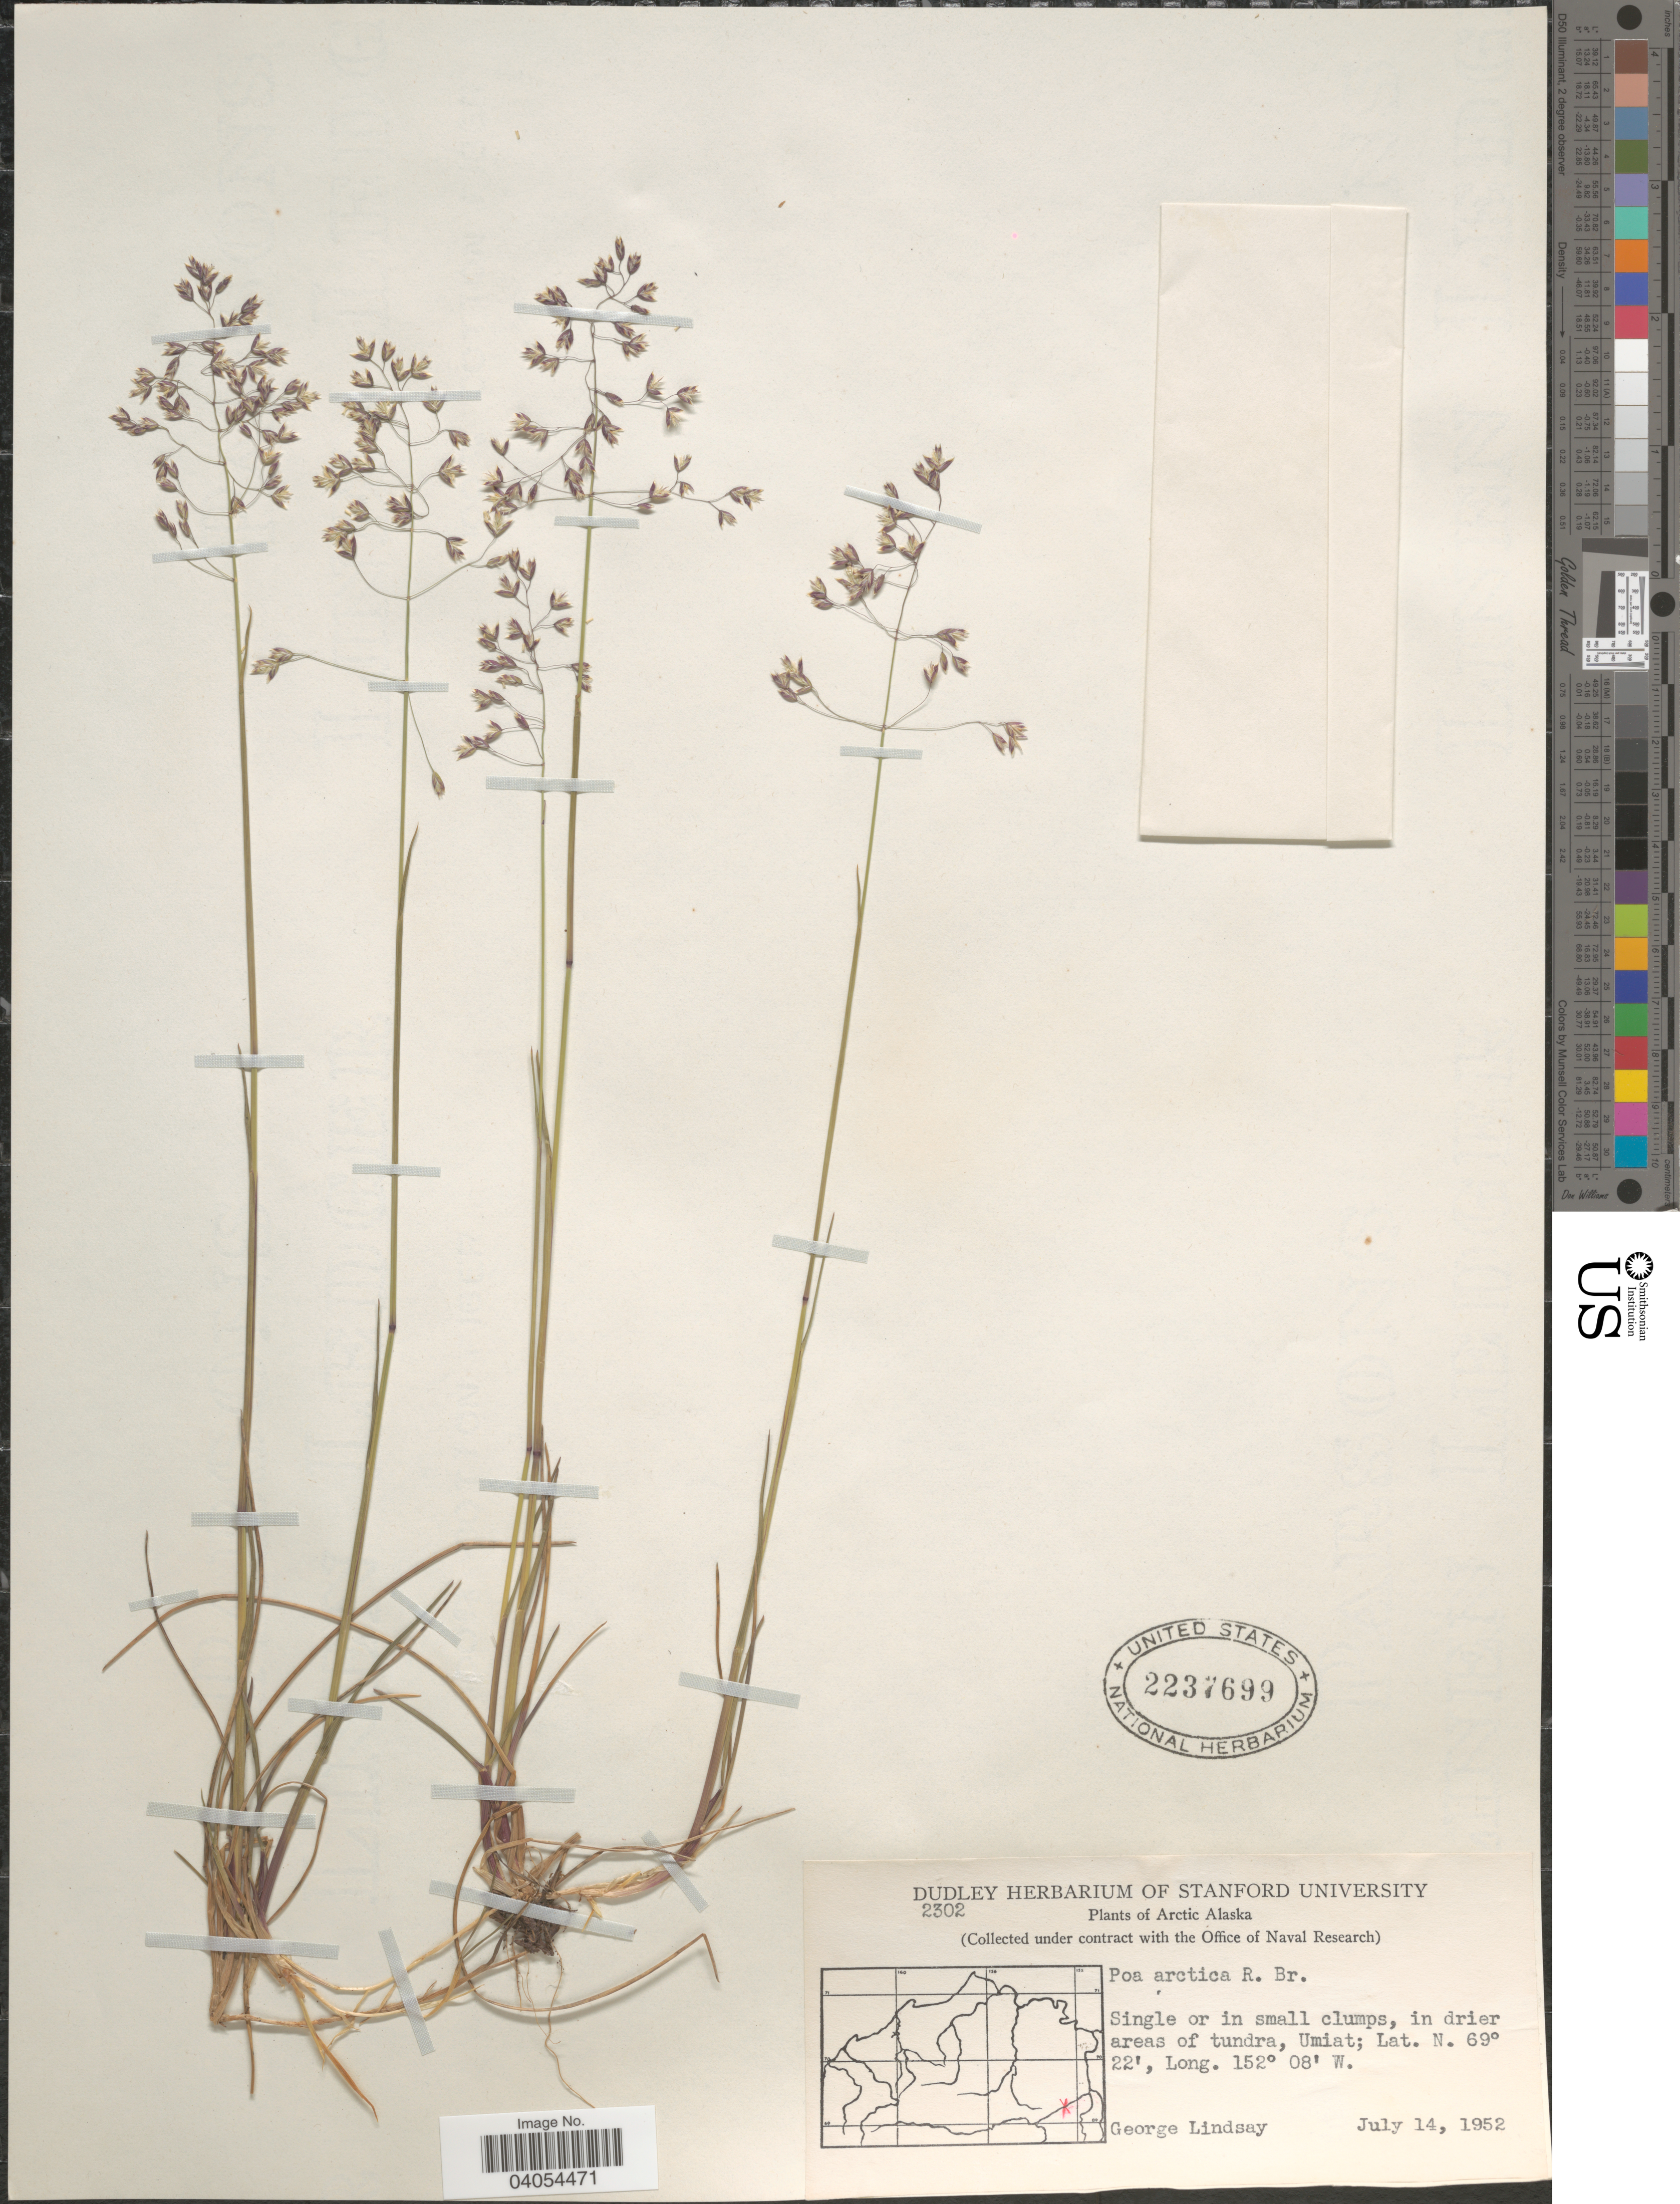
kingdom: Plantae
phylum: Tracheophyta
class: Liliopsida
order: Poales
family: Poaceae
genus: Poa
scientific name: Poa arctica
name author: R. Br.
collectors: G. Lindsay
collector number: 2302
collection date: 1952-07-14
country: United States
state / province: Alaska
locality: Arctic Alaska. In drier areas of tundra, Umiat.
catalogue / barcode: US 2237699